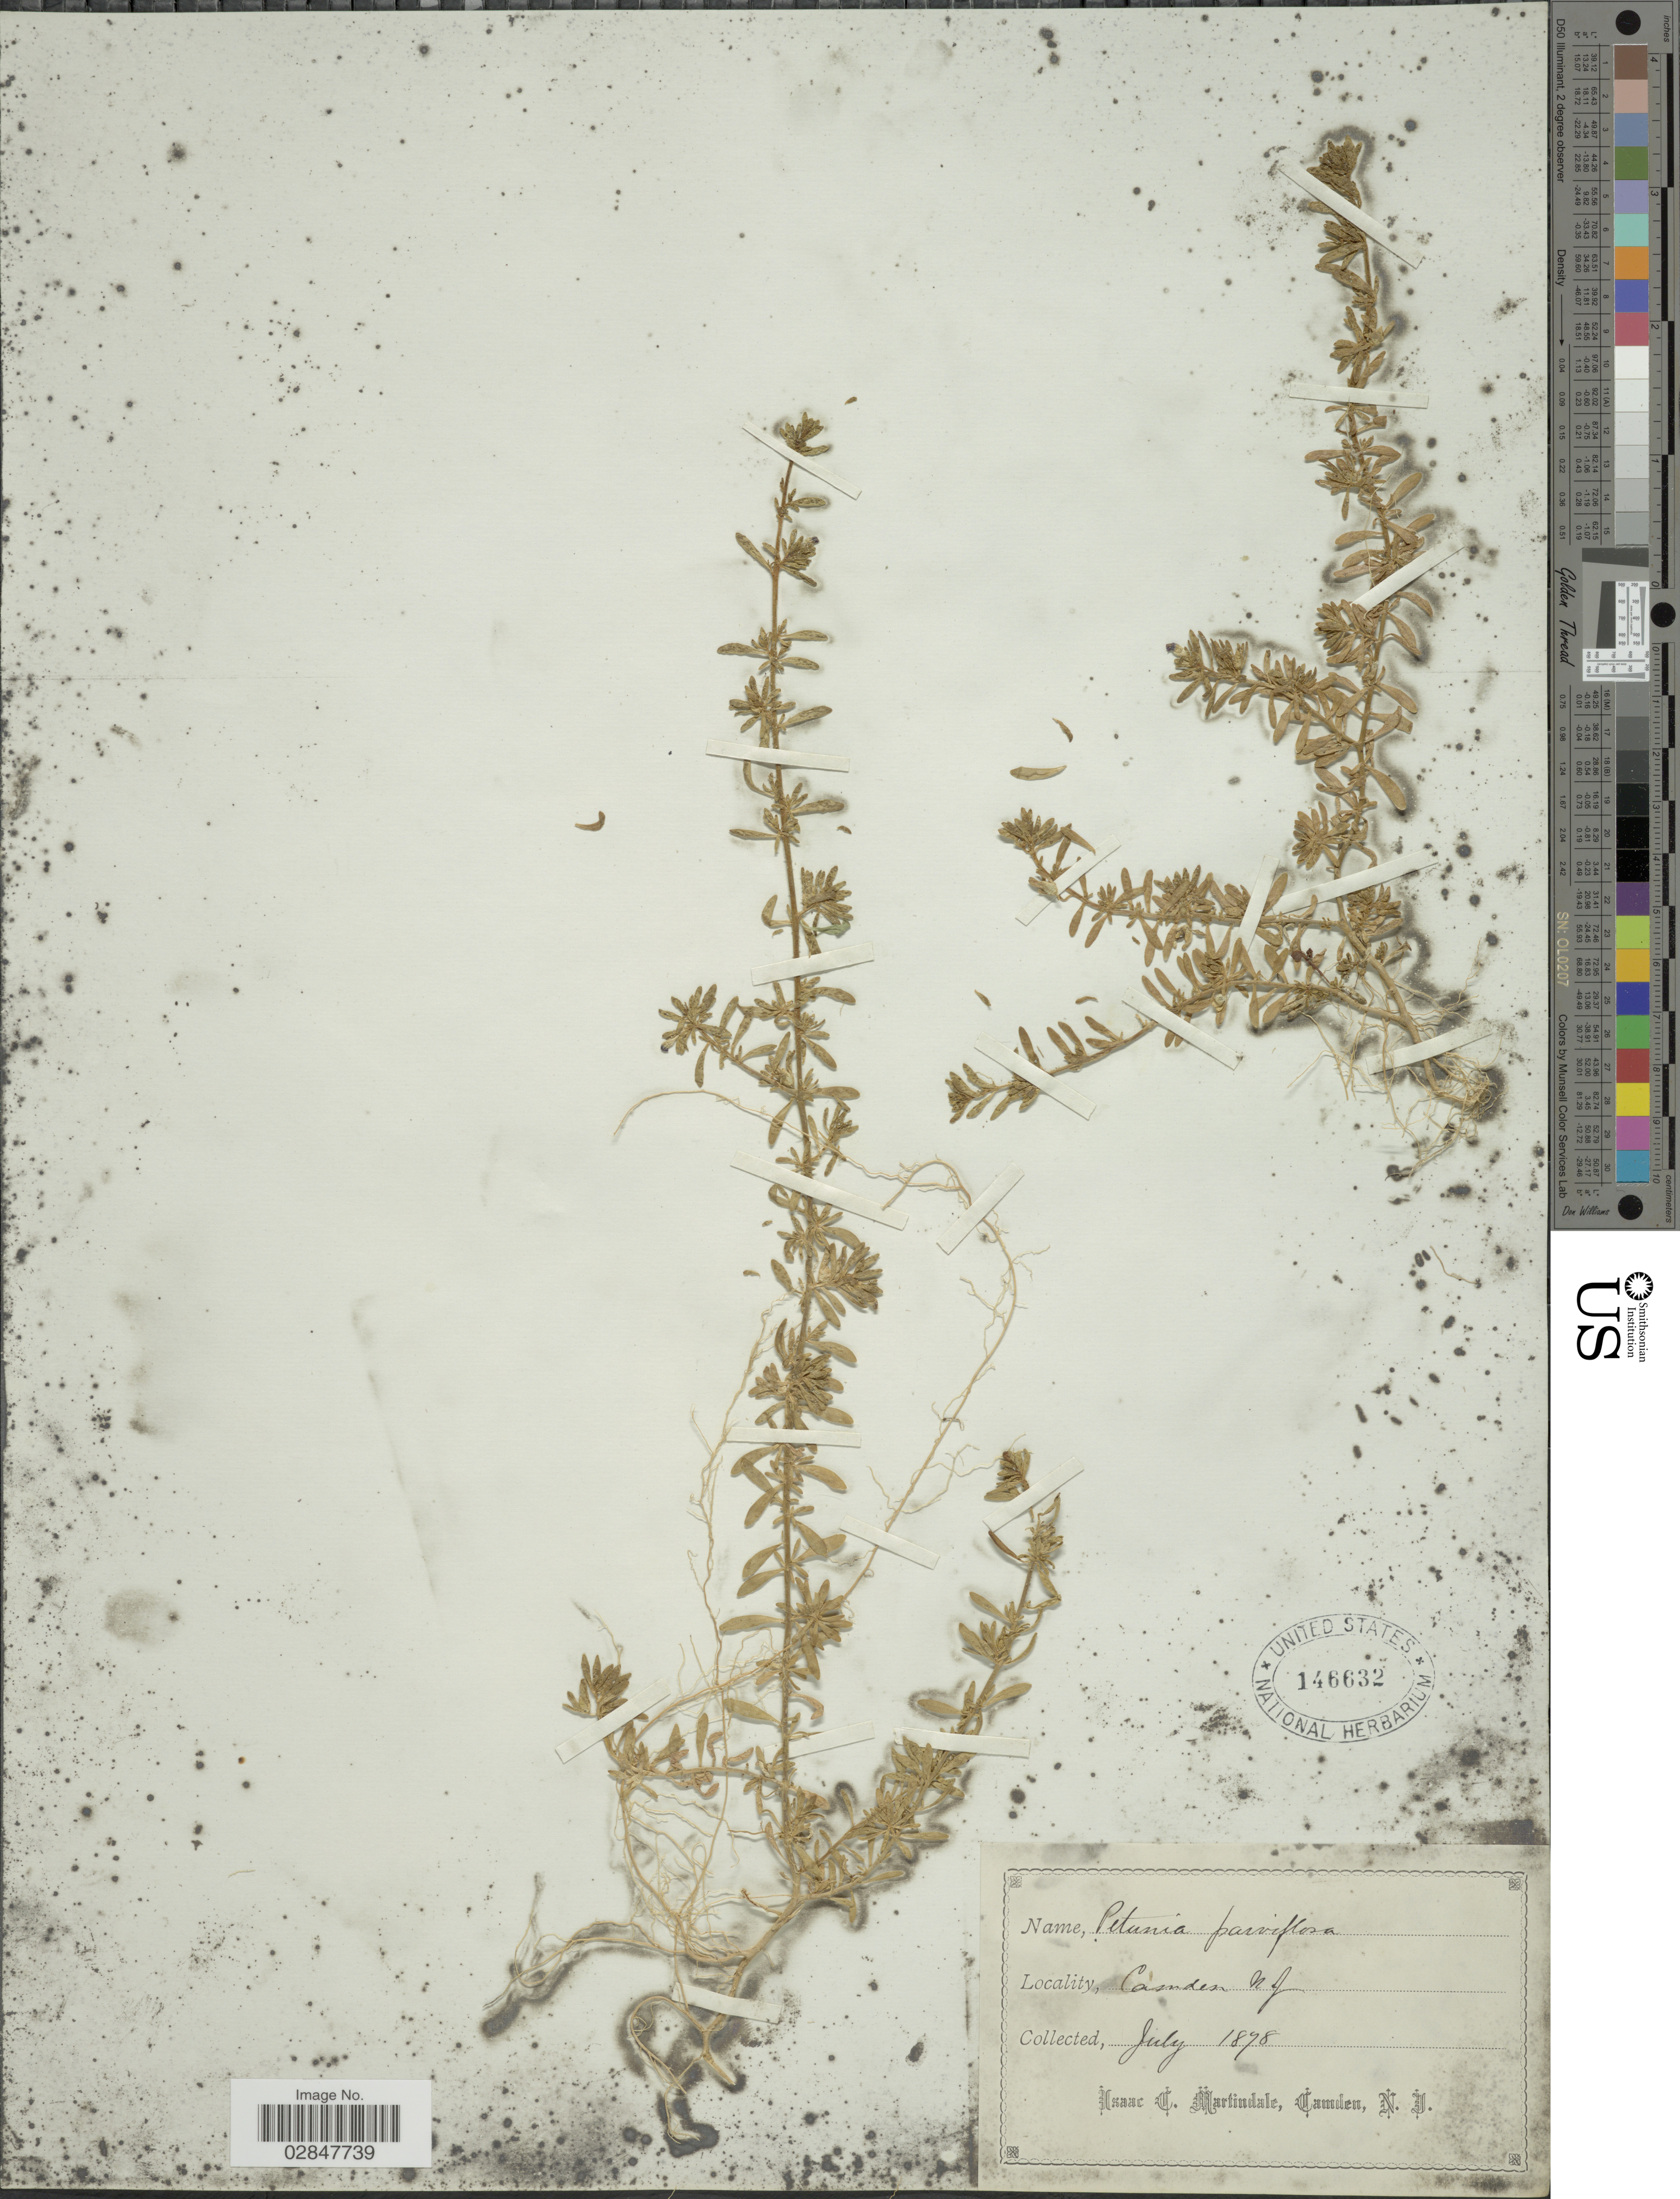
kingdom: Plantae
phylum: Tracheophyta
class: Magnoliopsida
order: Solanales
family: Solanaceae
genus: Petunia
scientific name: Petunia parviflora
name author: Juss.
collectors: I. C. Martindale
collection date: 1898-07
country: United States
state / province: New Jersey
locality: Camden.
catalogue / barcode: US 146632